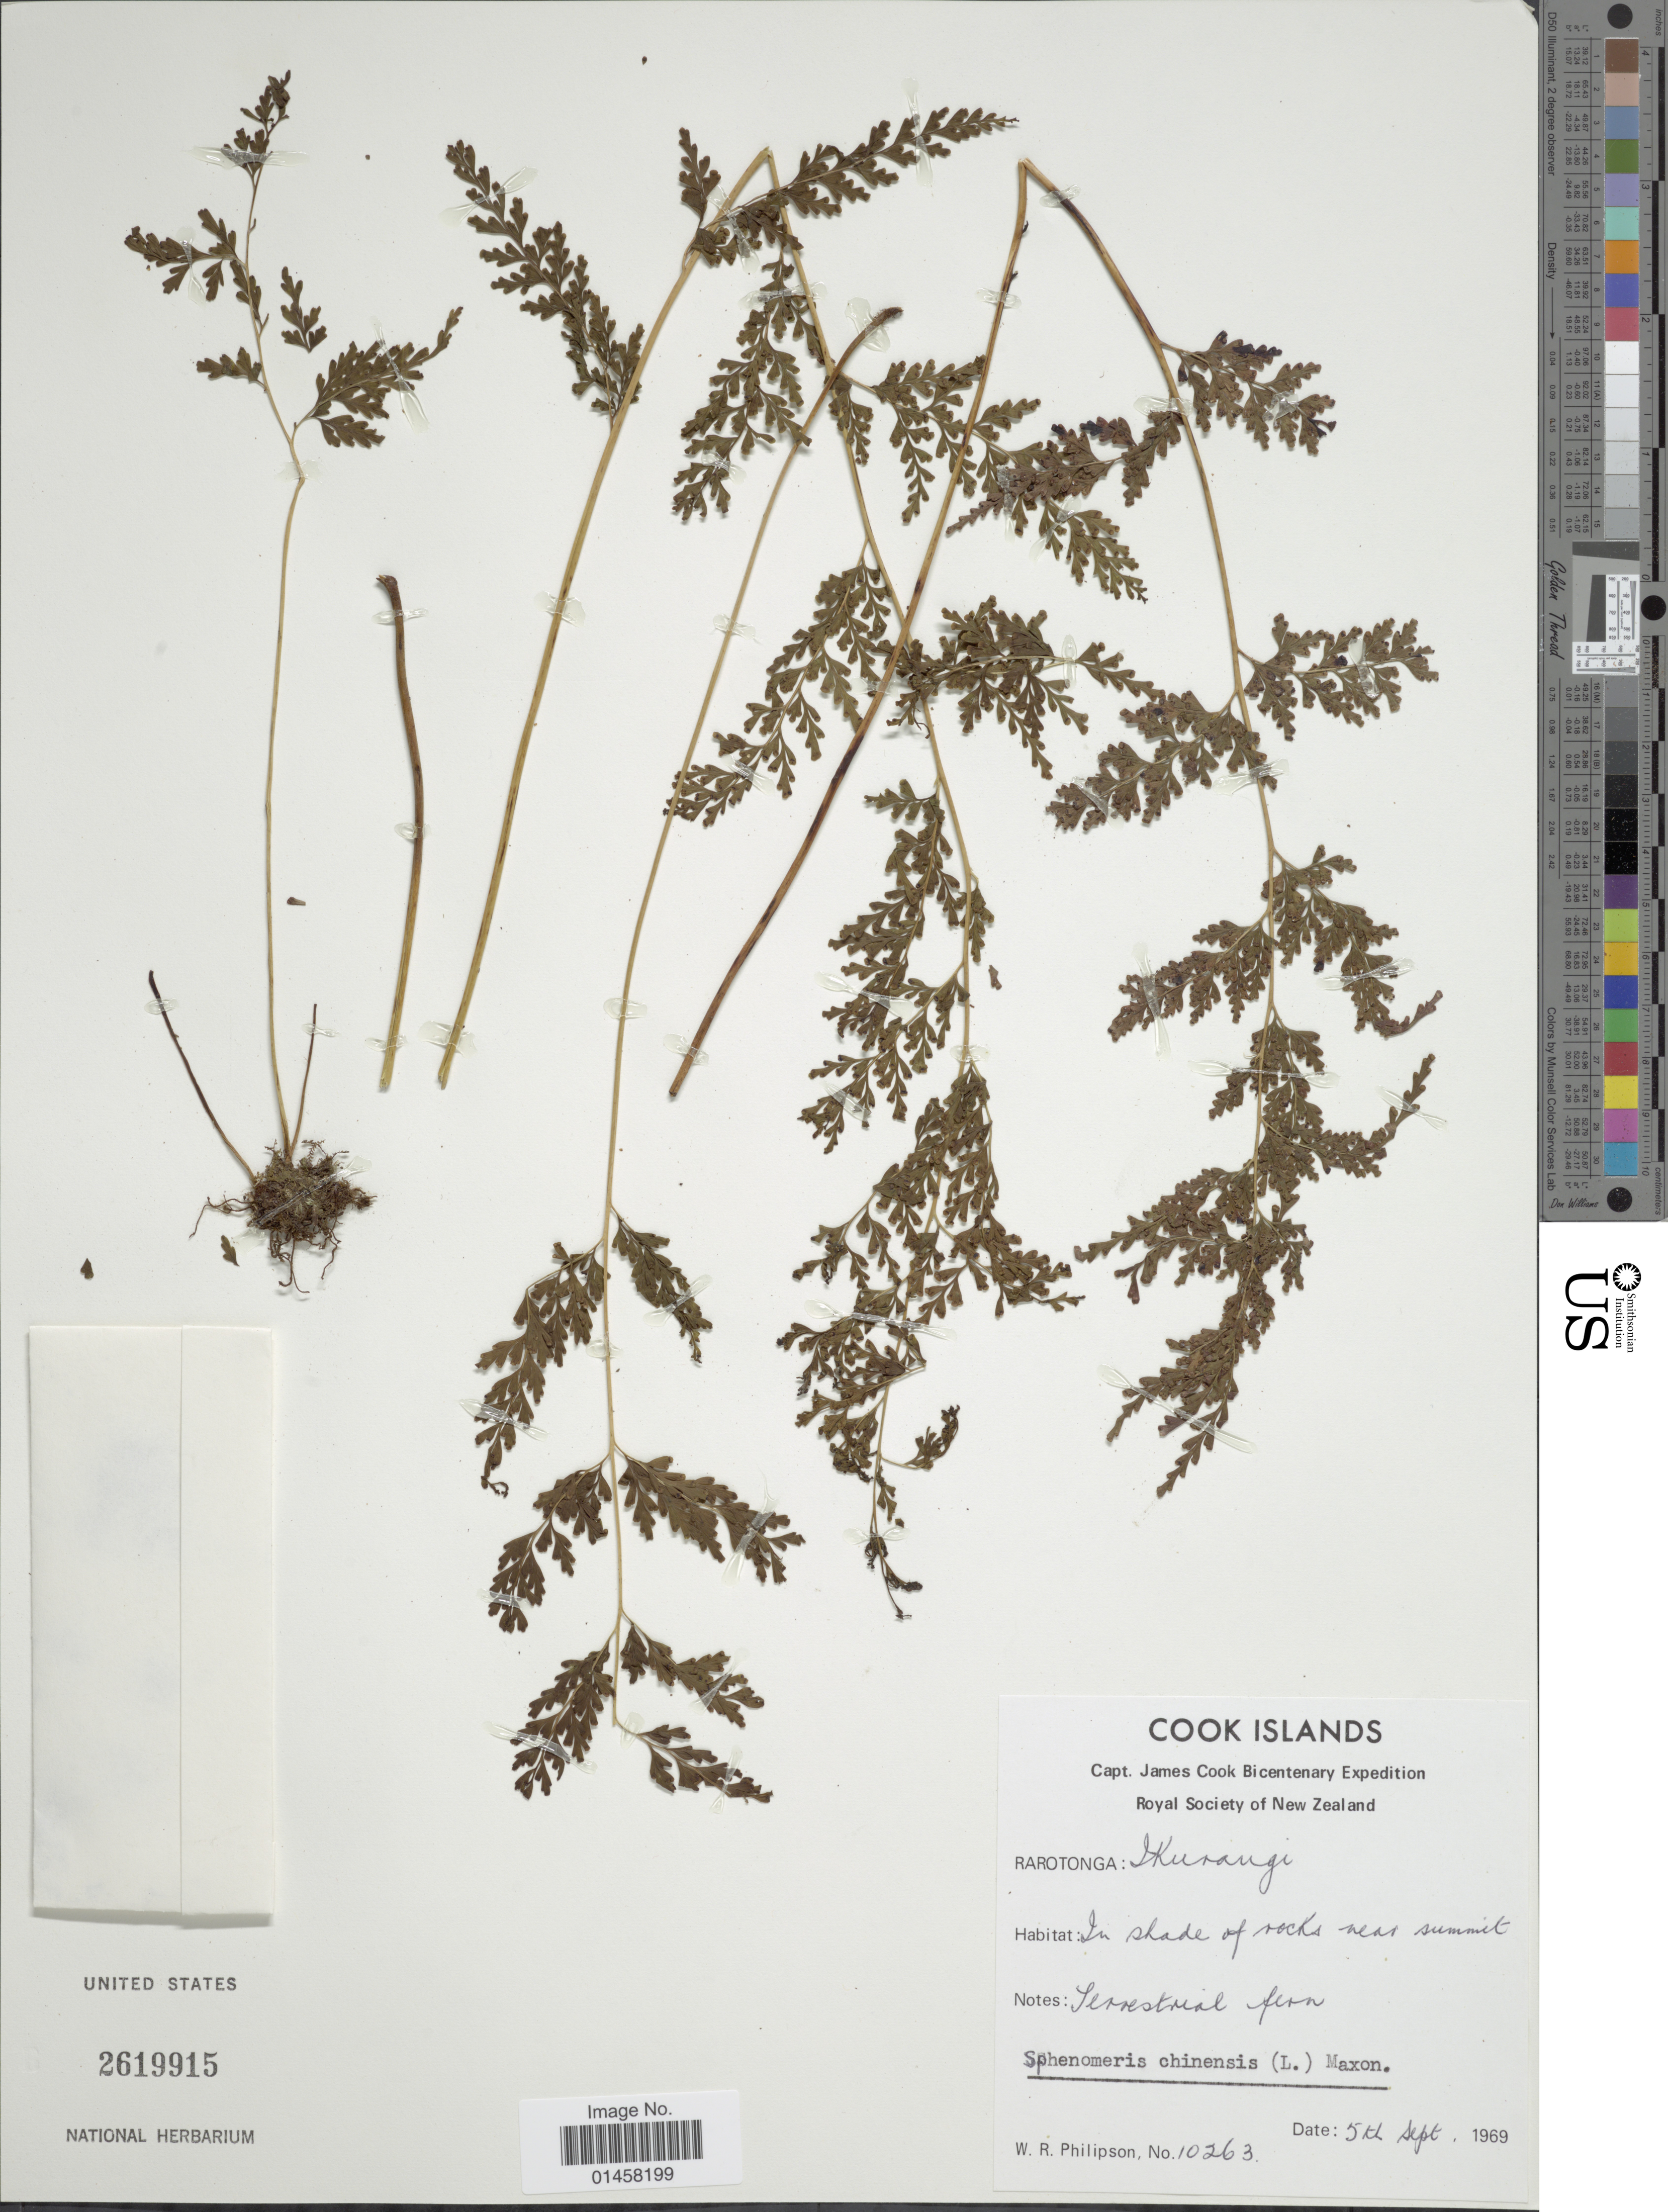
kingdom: Plantae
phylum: Tracheophyta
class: Polypodiopsida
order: Polypodiales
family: Lindsaeaceae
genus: Sphenomeris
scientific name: Sphenomeris chinensis var. chinensis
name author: (L.) Maxon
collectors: W. R. Philipson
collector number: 10263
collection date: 1969-09-05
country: Cook Islands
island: Rarotonga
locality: Rarotonga: Ikurangi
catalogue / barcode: US 2619915